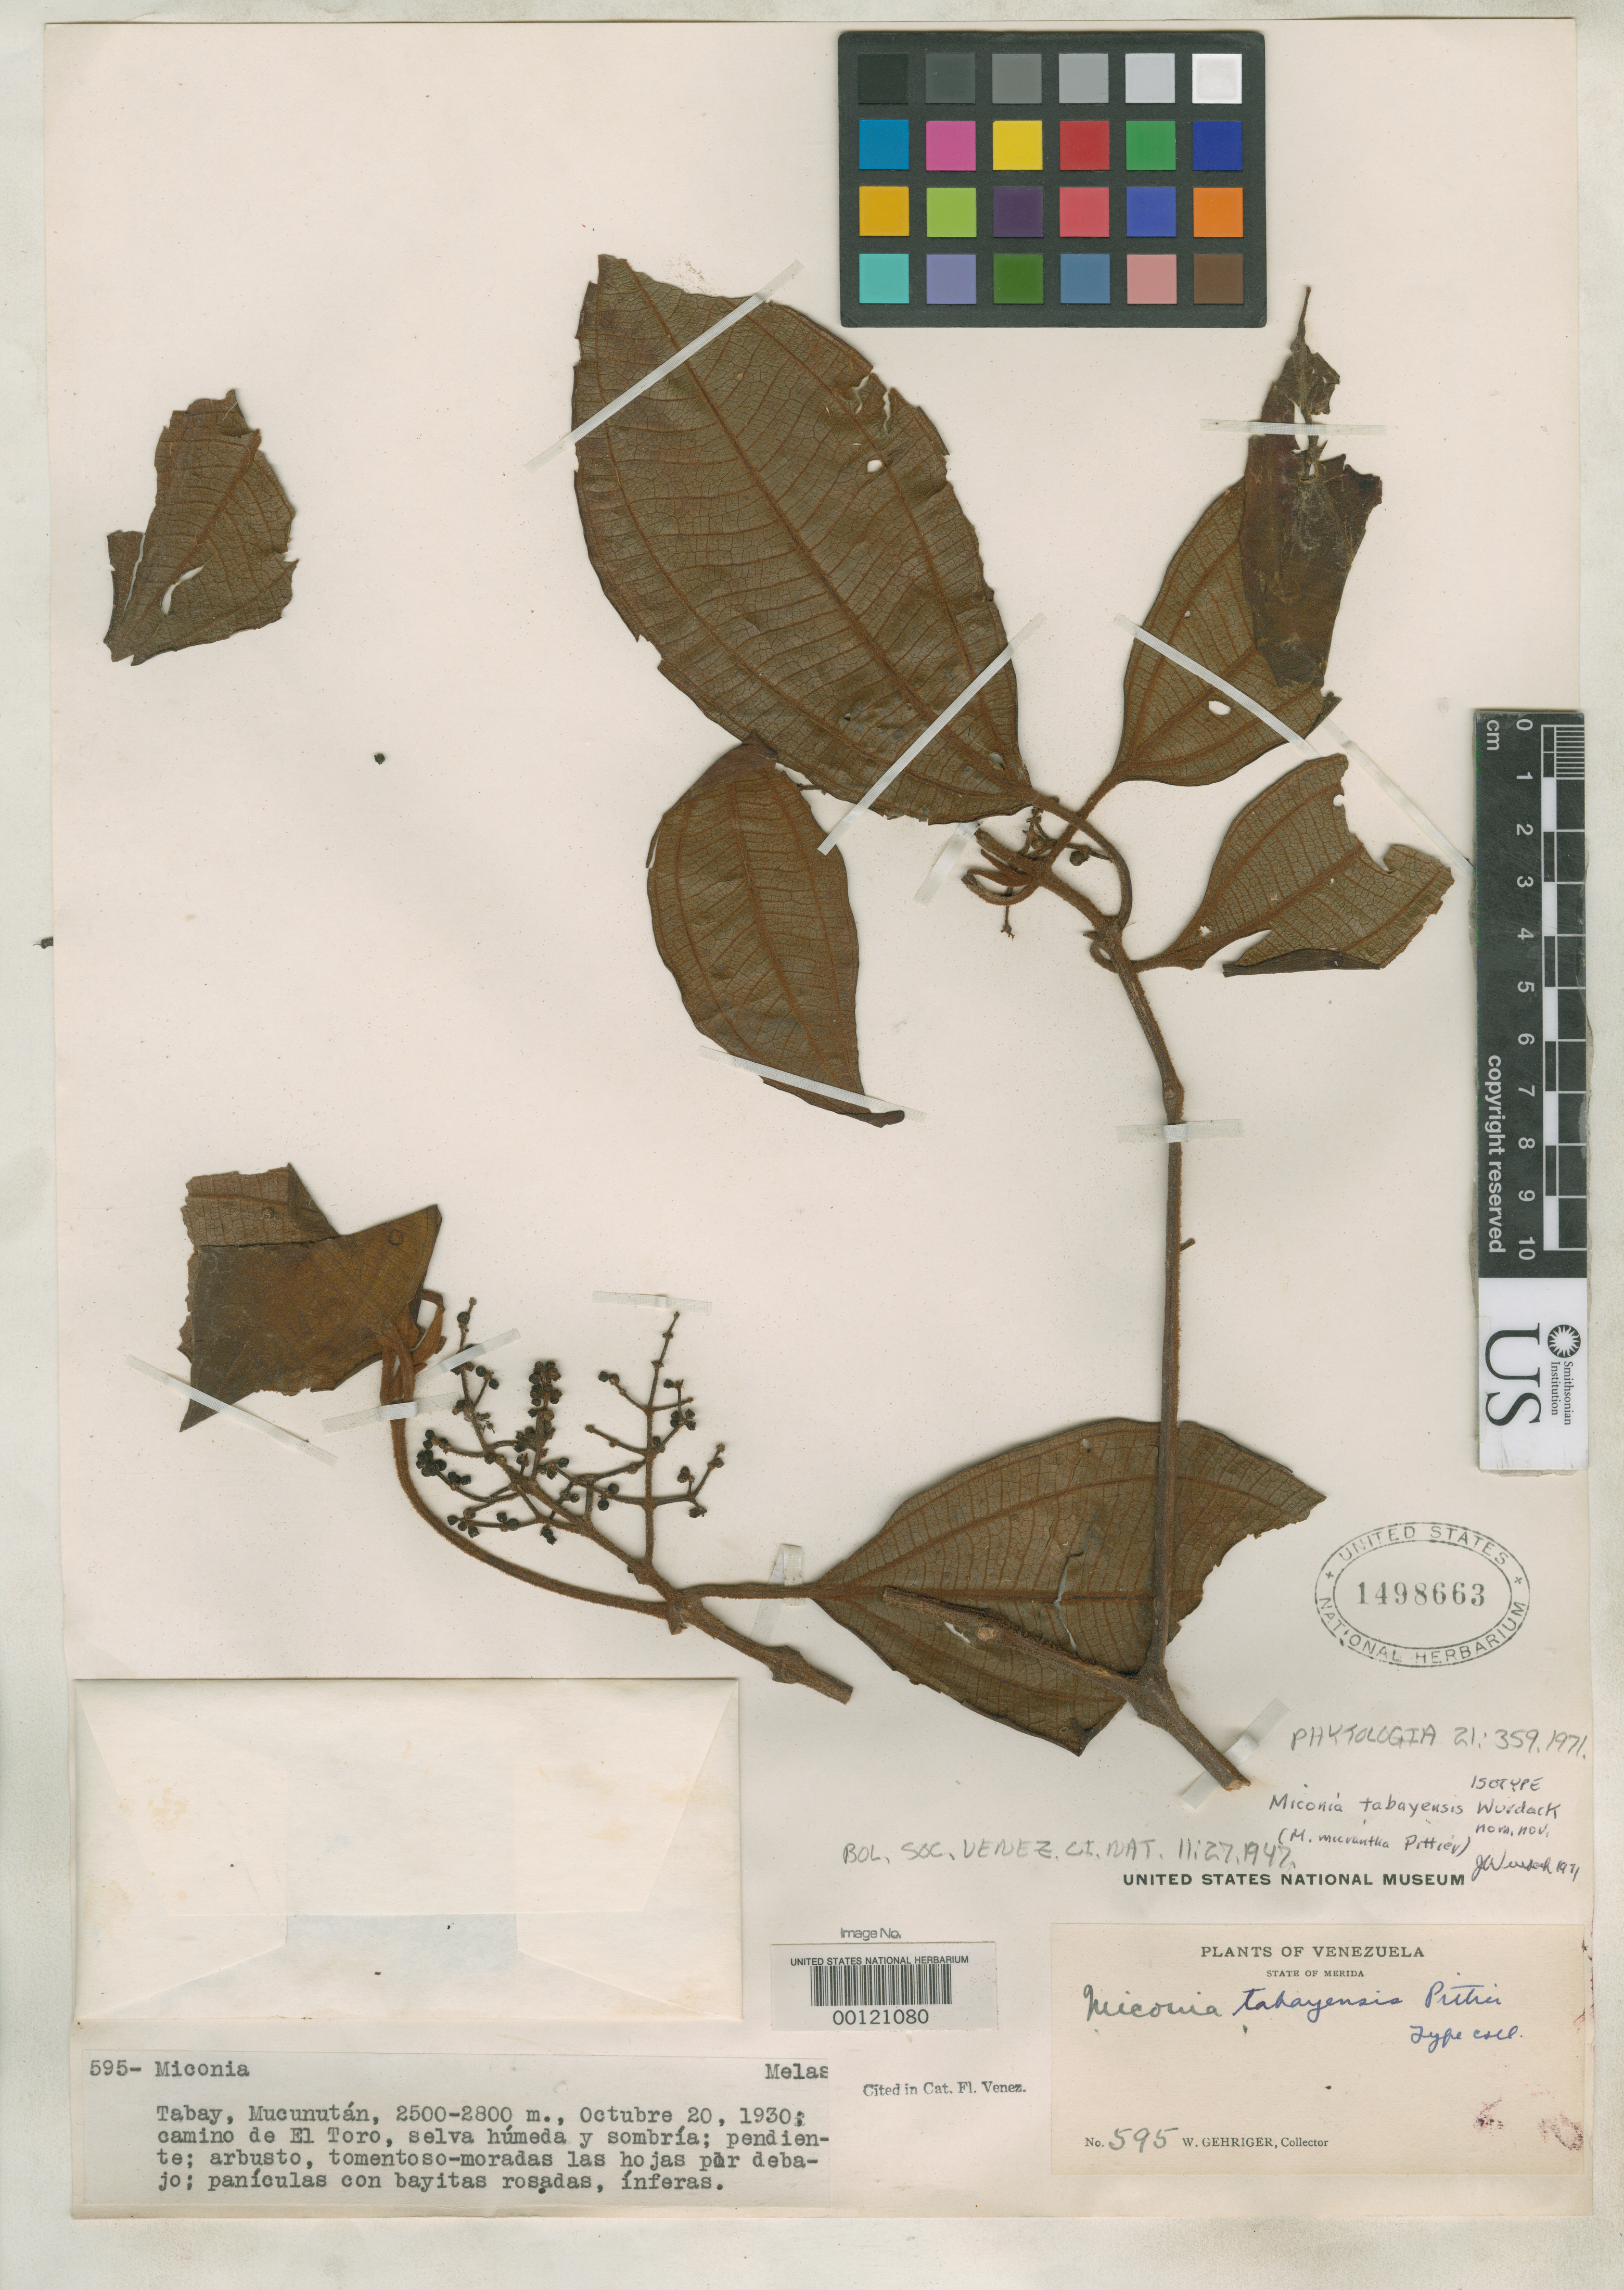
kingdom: Plantae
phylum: Tracheophyta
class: Magnoliopsida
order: Myrtales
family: Melastomataceae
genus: Miconia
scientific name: Miconia micrantha Pittier, nom. illeg.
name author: Pittier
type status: Isotype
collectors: W. Gehriger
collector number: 595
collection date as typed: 20 Oct 1930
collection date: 1930-10-20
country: Venezuela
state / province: Mérida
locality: Tabay.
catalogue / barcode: US 1498663